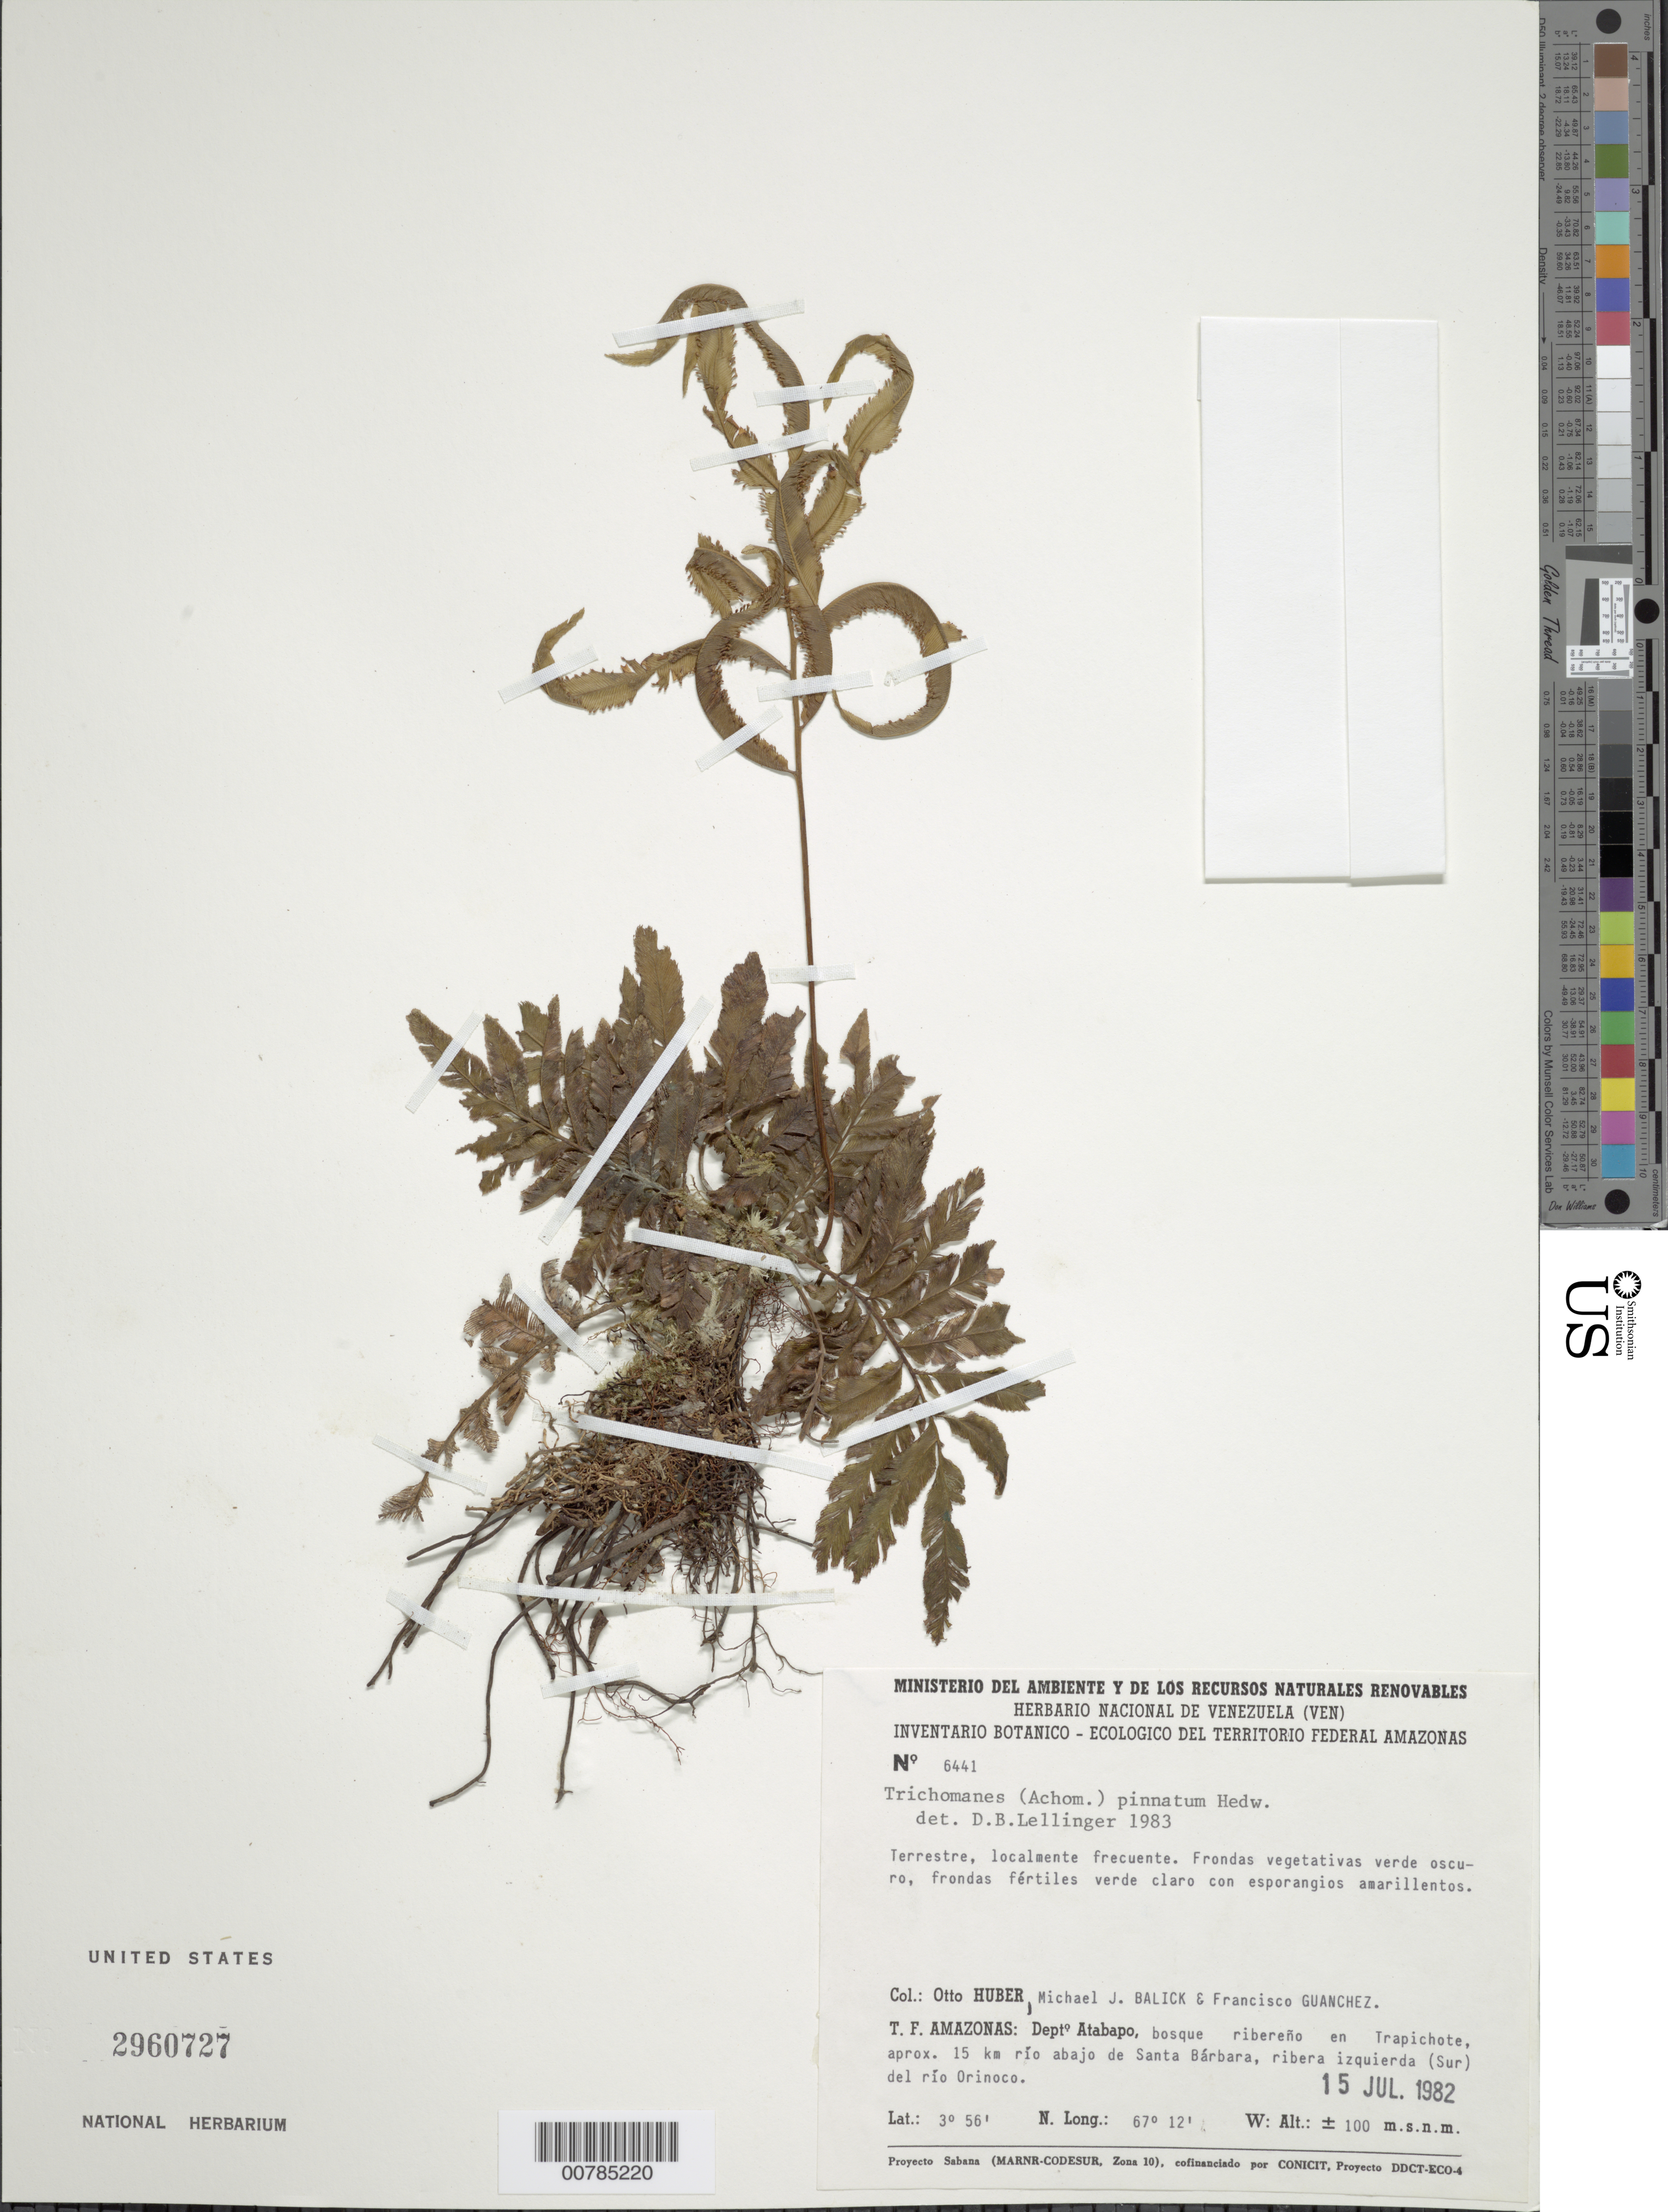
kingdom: Plantae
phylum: Tracheophyta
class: Polypodiopsida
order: Hymenophyllales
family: Hymenophyllaceae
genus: Trichomanes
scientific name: Trichomanes pinnatum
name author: Hedw.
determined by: Lellinger, David B., (BOT), Smithsonian Institution - National Museum of Natural History (UNITED STATES)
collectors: O. Huber, M. J. Balick & F. Guánchez M.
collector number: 6441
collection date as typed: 15-Jul-82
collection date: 1982-07-15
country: Venezuela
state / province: Amazonas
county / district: Atabapo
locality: Trapichote, aprox 15 km río abajo de Santa Barbara, ribera izquierda (Sur) del Río Orinoco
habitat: Bosque ribereño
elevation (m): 100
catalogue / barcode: US 2960727